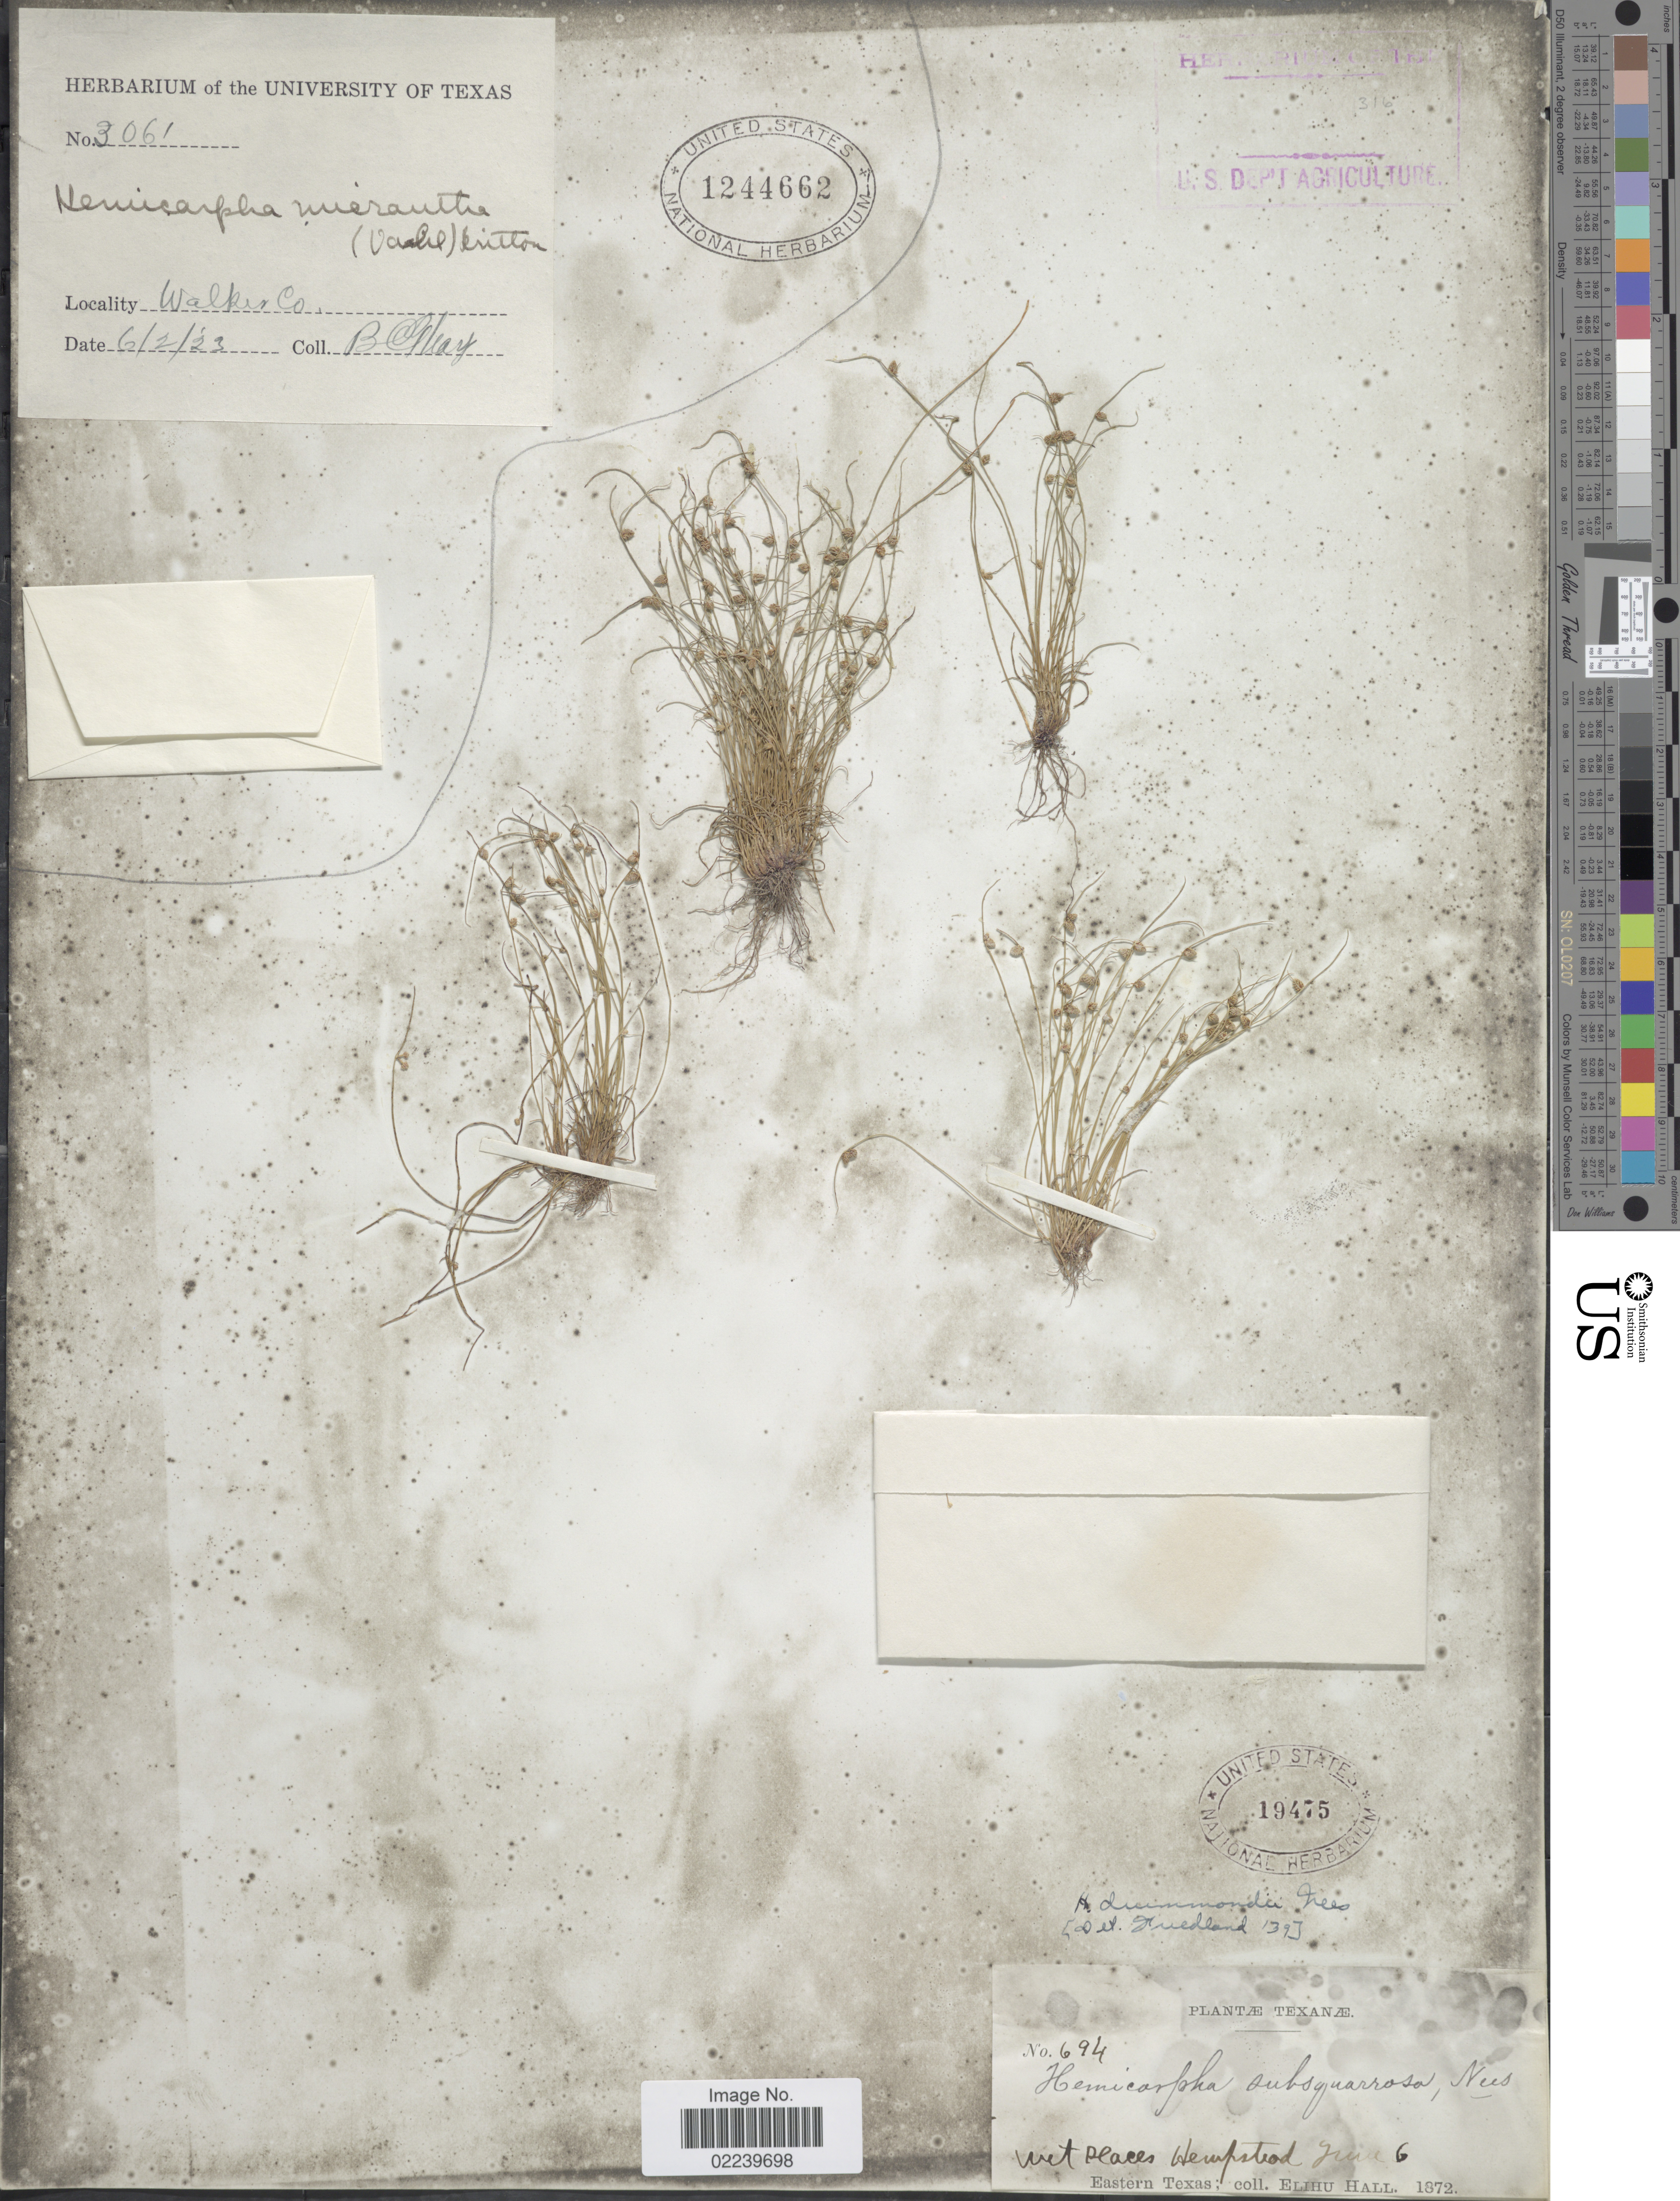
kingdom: Plantae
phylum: Tracheophyta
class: Liliopsida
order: Poales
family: Cyperaceae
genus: Cyperus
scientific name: Cyperus hemidrummondii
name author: Goetgh.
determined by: Strong, M. T., (US), Smithsonian Institution - National Museum of Natural History (UNITED STATES)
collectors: B. C. Tharp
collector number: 3061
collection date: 1923-06-02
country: United States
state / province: Texas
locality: Walker Co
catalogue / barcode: US 1244662-2